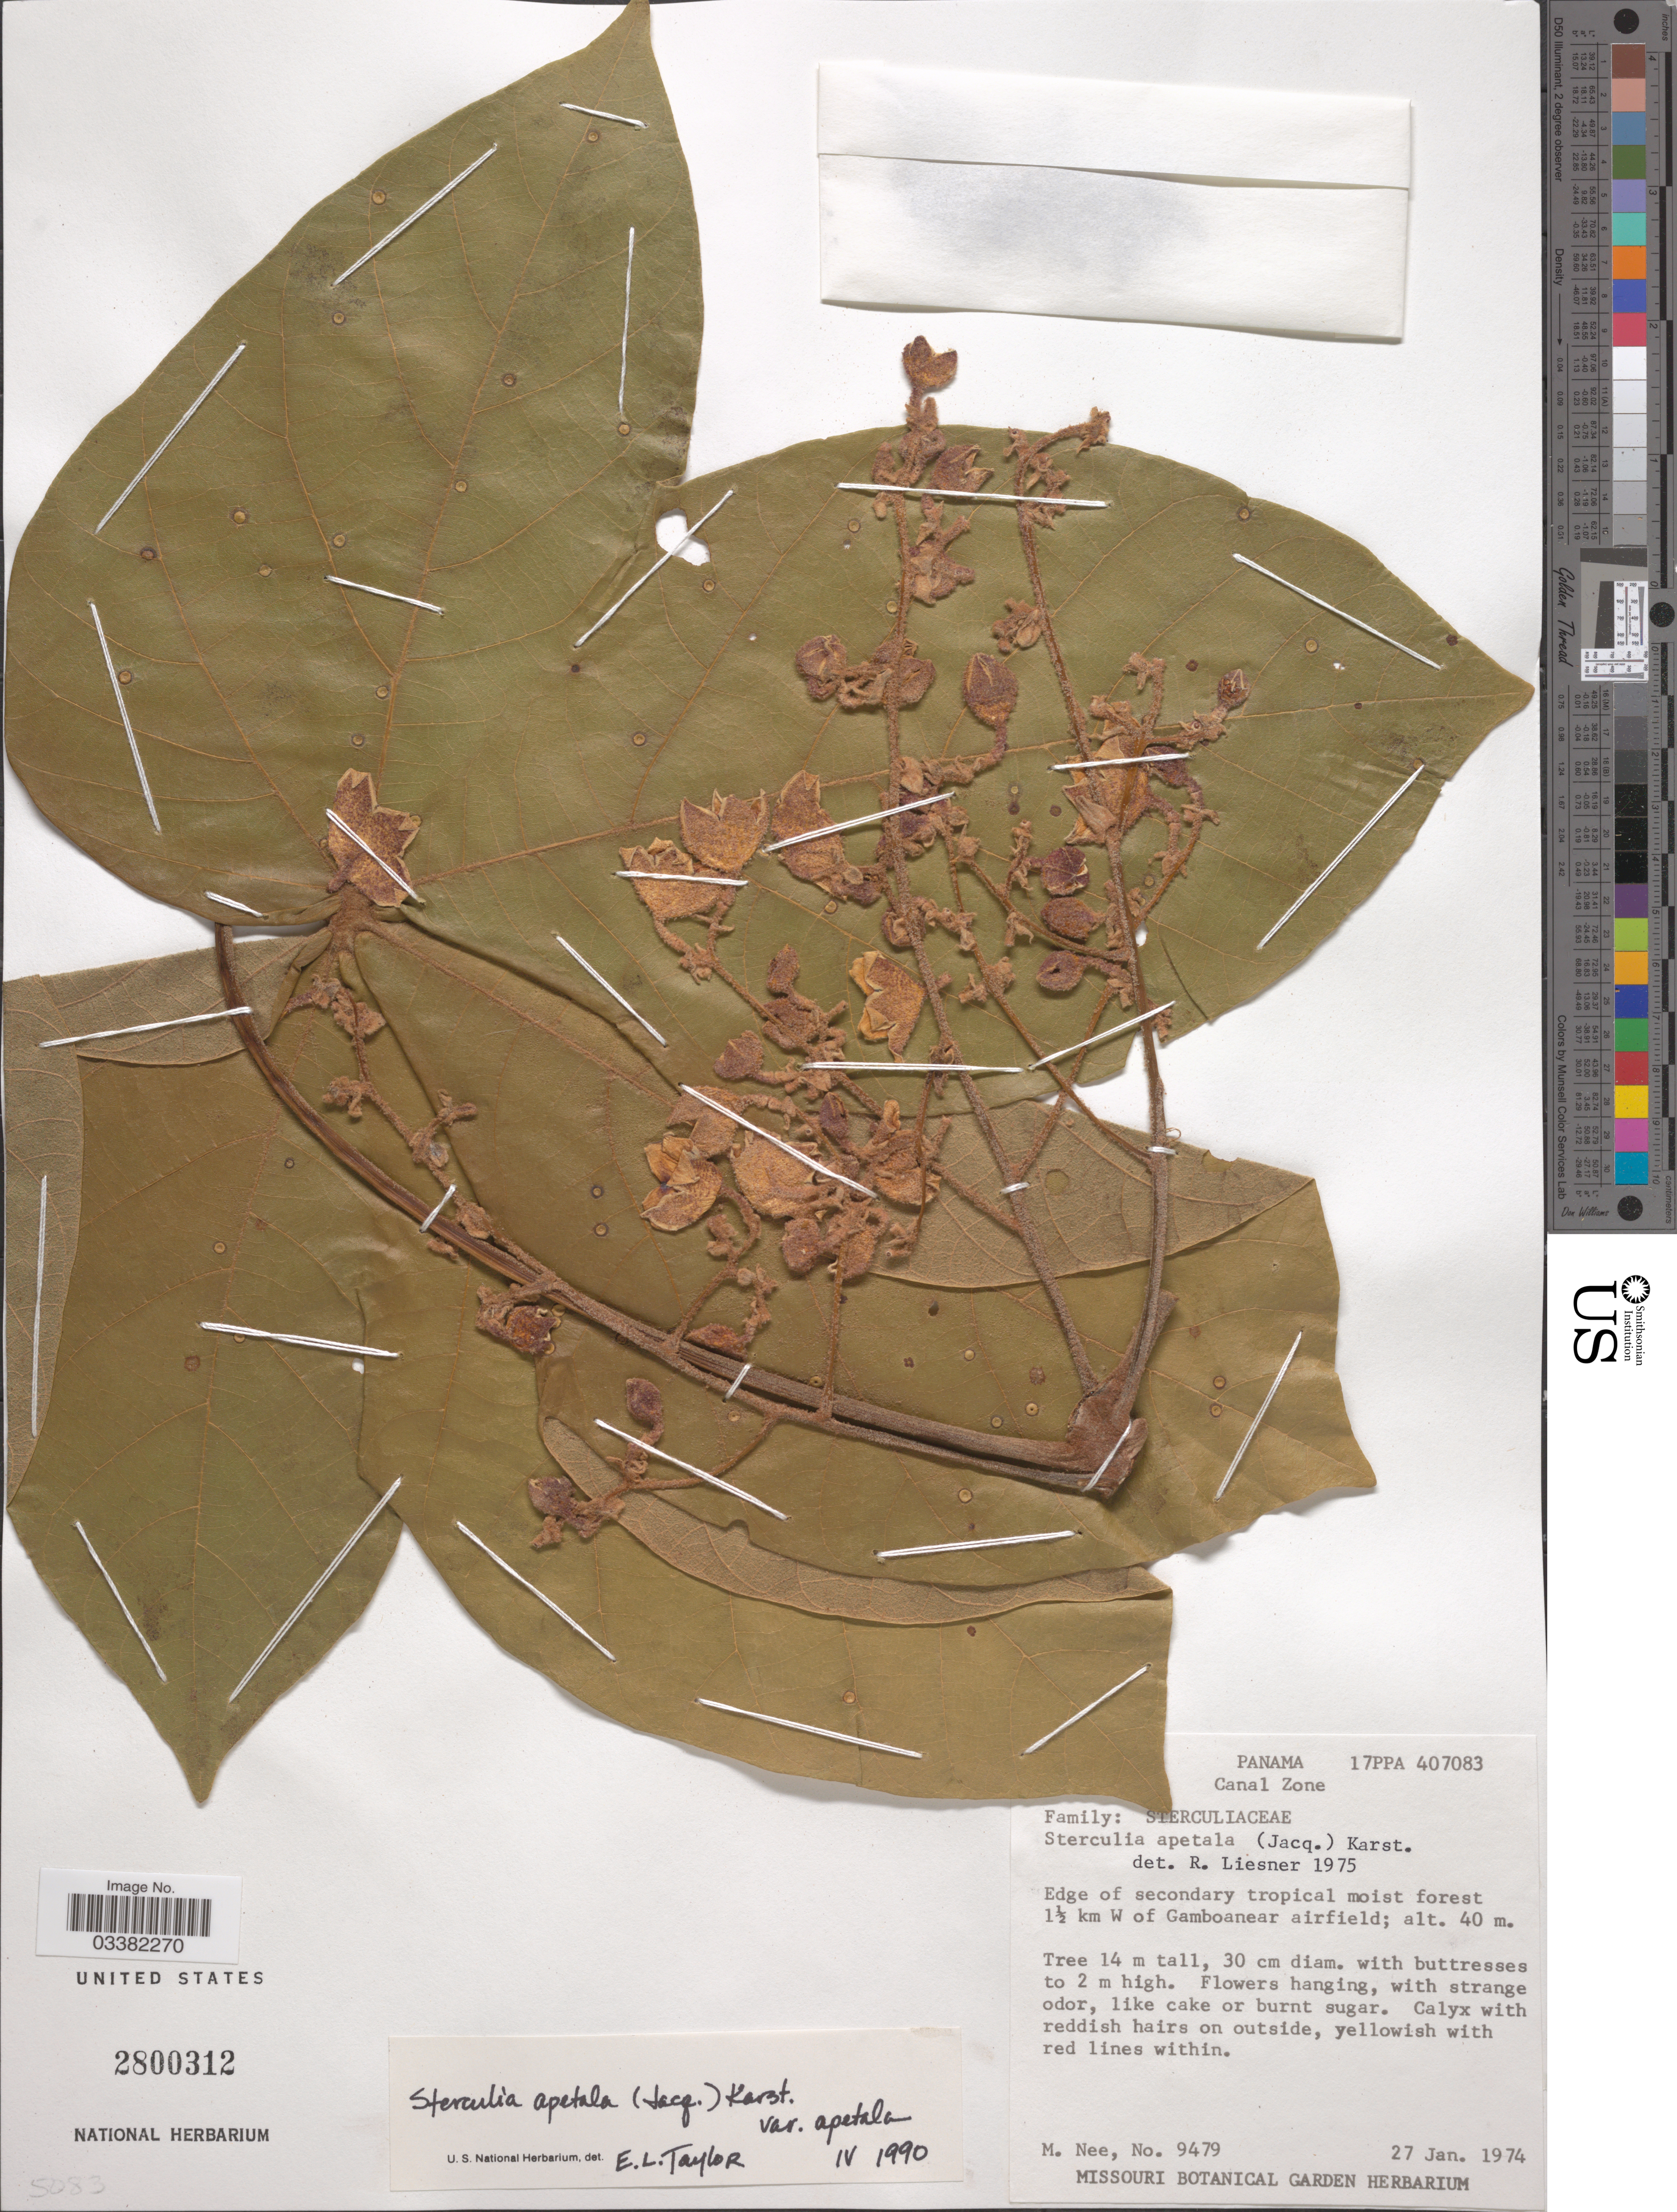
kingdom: Plantae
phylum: Tracheophyta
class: Magnoliopsida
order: Malvales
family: Malvaceae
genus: Sterculia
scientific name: Sterculia apetala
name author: (Jacq.) H. Karst.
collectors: M. Nee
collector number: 9479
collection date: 1974-01-27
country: Panama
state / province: Colón / Panamá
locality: Canal Zone. Edge of secondary tropical moist forest 1½ km W of Gamboanear airfield.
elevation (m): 40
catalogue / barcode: US 2800312